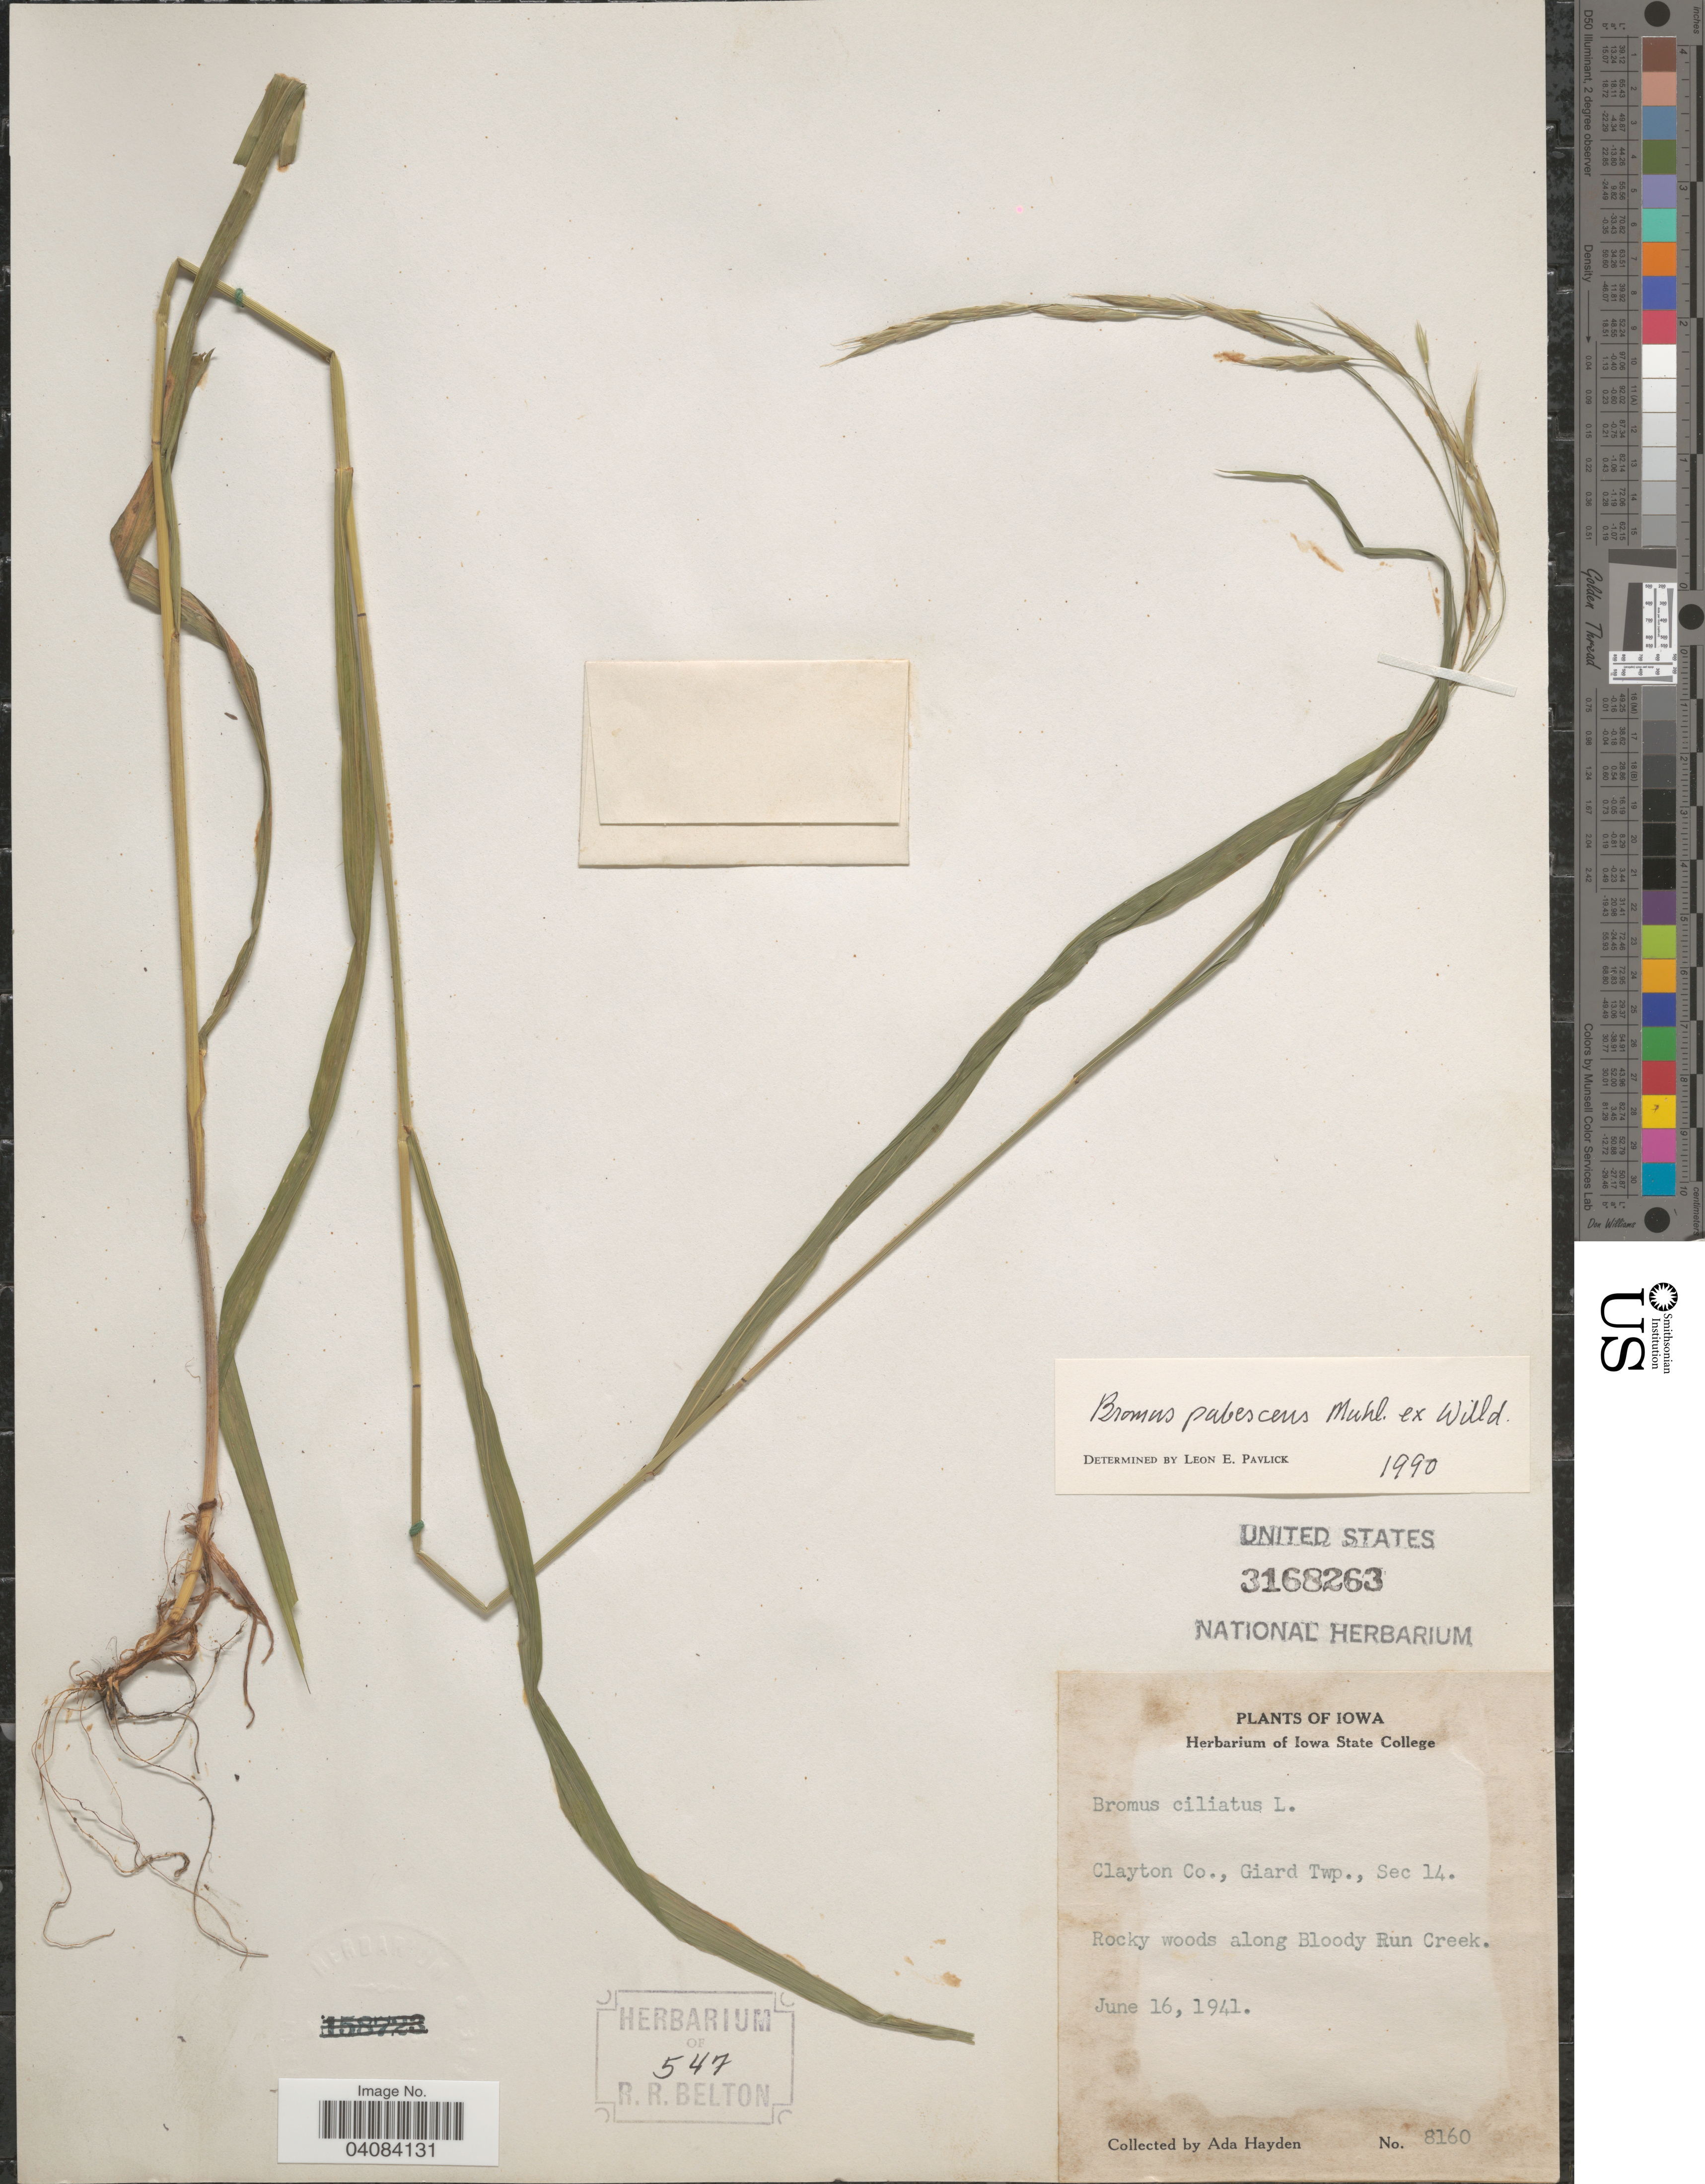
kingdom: Plantae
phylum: Tracheophyta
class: Liliopsida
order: Poales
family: Poaceae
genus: Bromus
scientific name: Bromus pubescens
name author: Muhl. ex Willd.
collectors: Ada Hayden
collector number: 8160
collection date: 1941-06-16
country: United States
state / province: Iowa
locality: Clayton Co., Giard Twp., Sec 14. Rocky woods along Bloody Run Creek.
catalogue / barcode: US 3168263